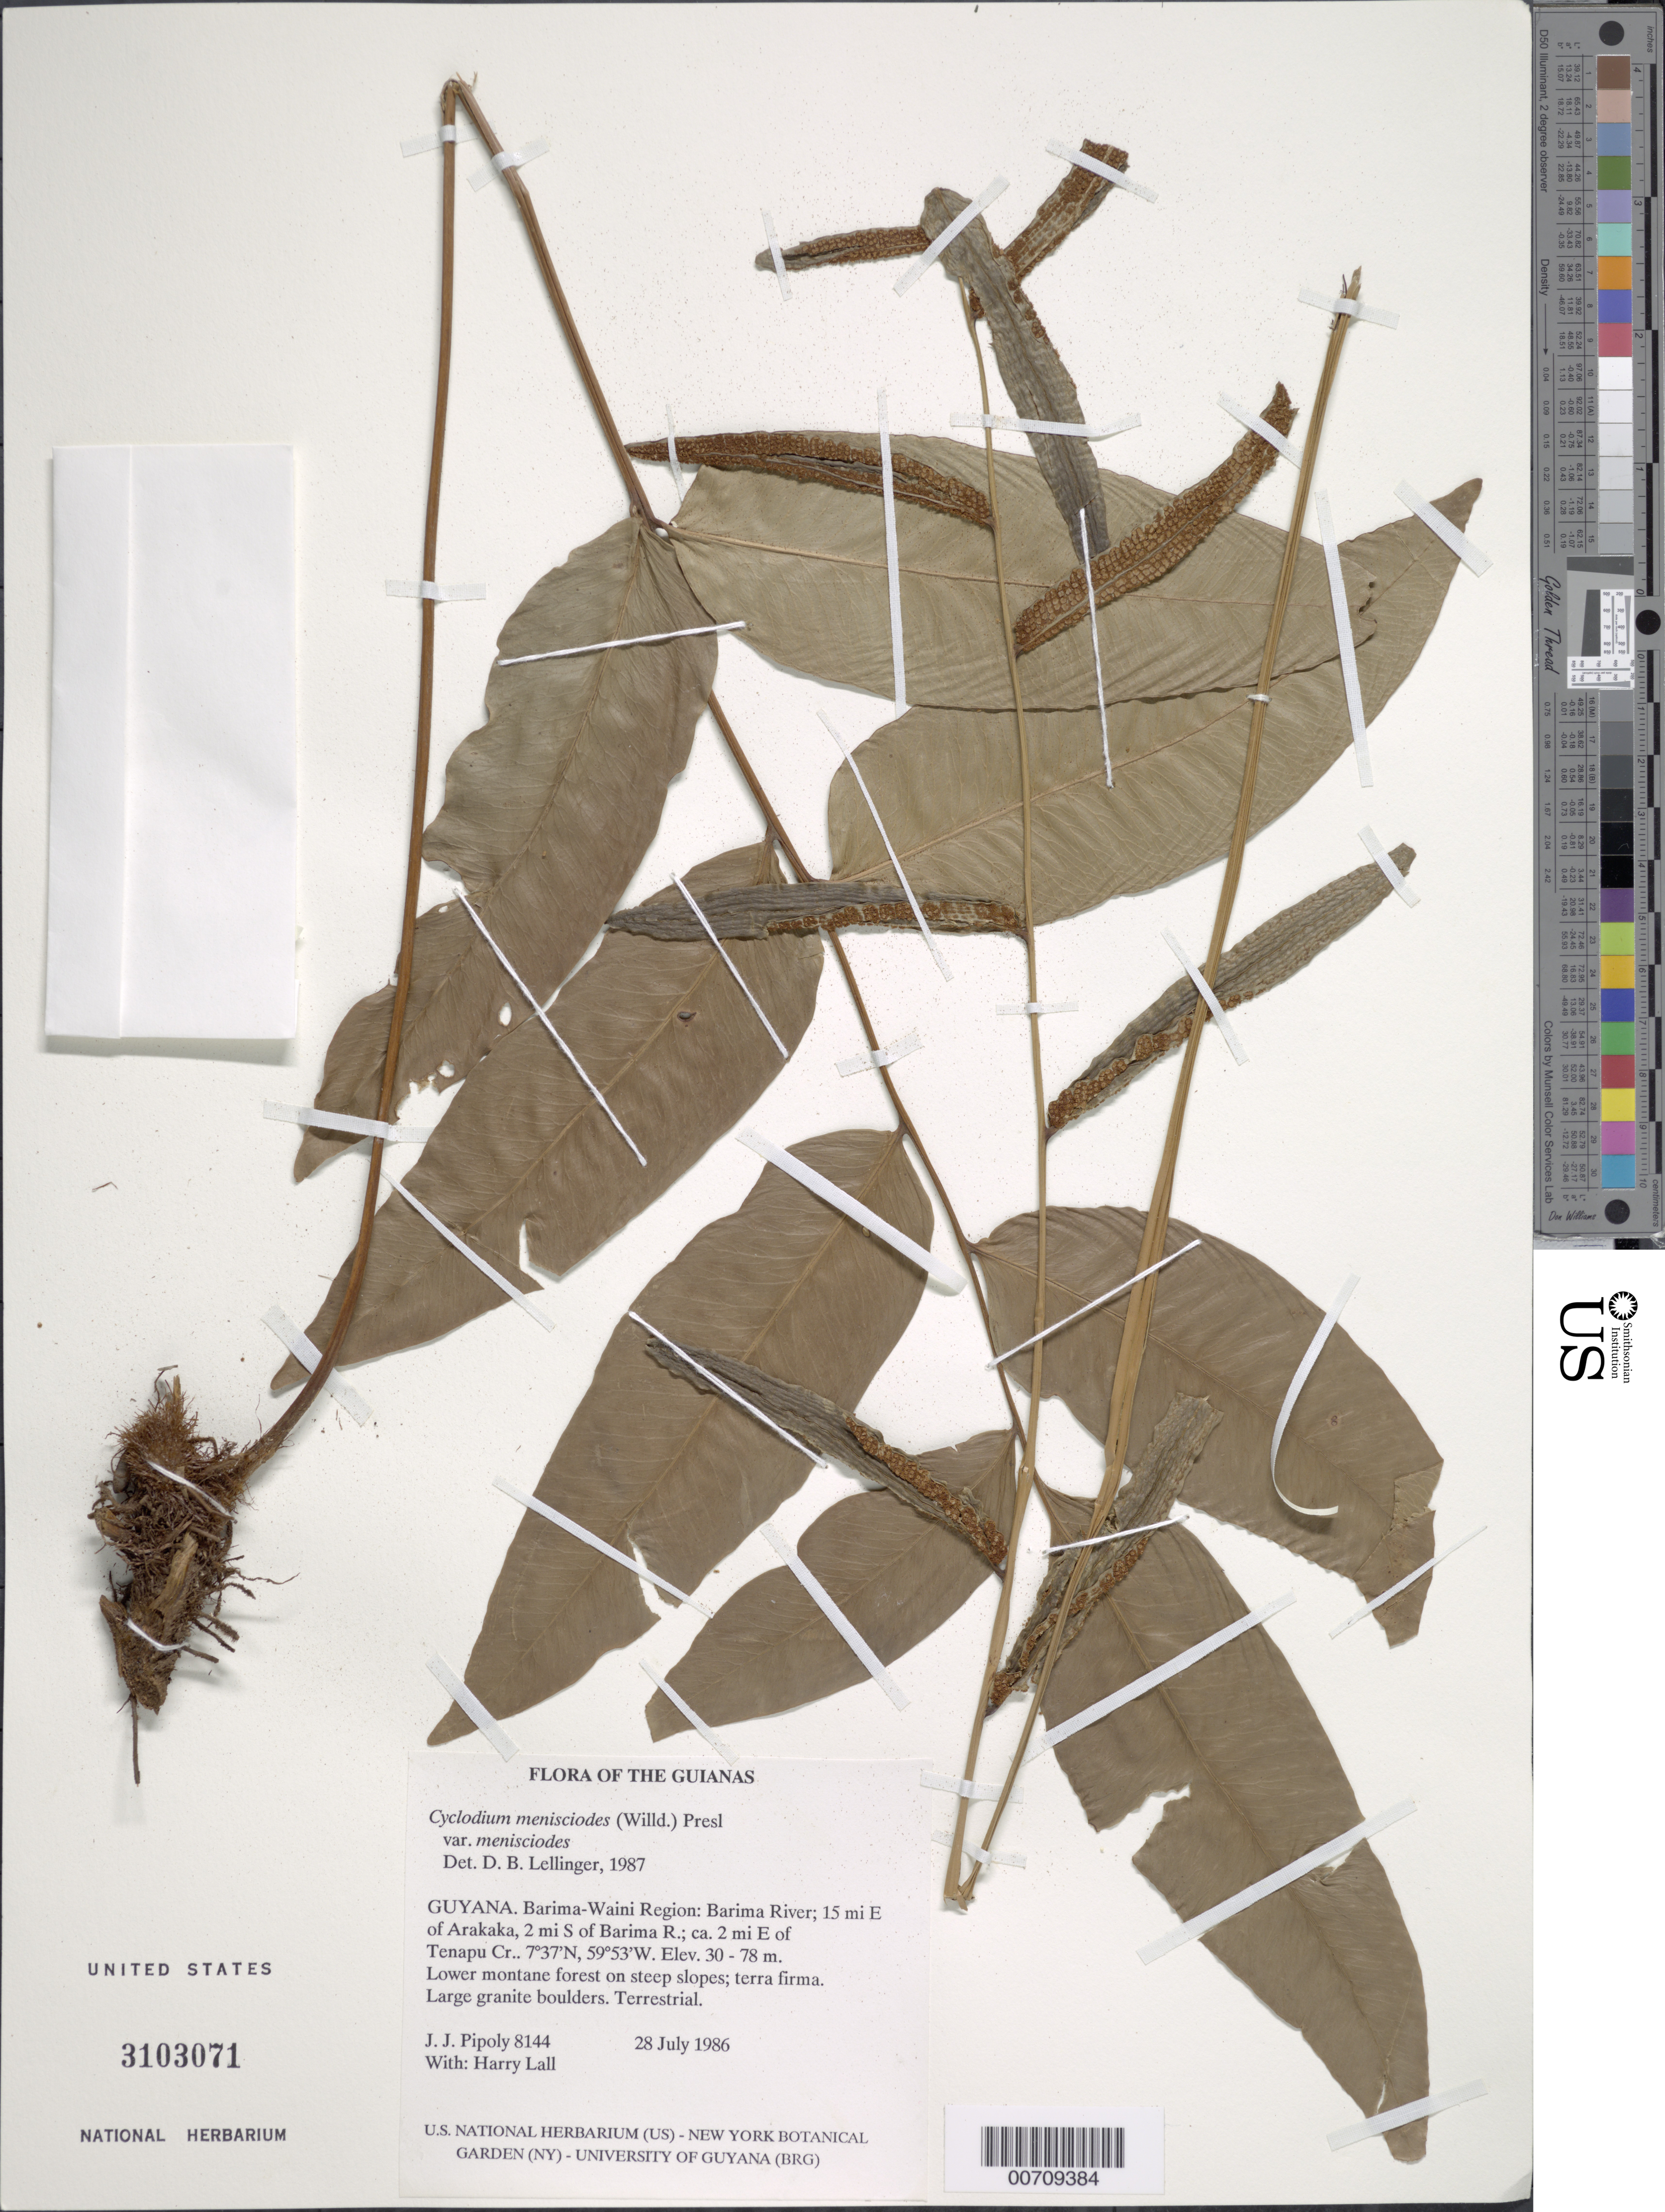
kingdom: Plantae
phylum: Tracheophyta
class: Polypodiopsida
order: Polypodiales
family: Dryopteridaceae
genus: Cyclodium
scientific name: Cyclodium meniscioides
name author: (Willd.) C. Presl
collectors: J. J. Pipoly & H. Lall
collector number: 8144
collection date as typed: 28 July 1986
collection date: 1986-07-28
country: Guyana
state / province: Barima-Waini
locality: Barima River; 15 mi E of Arakaka, 2 mi S of Barima R.; ca. 2 mi E of Tenapu Cr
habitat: Lower montane forest on steep slopes; terra firma. Large granite boulders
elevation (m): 30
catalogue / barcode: US 3103071